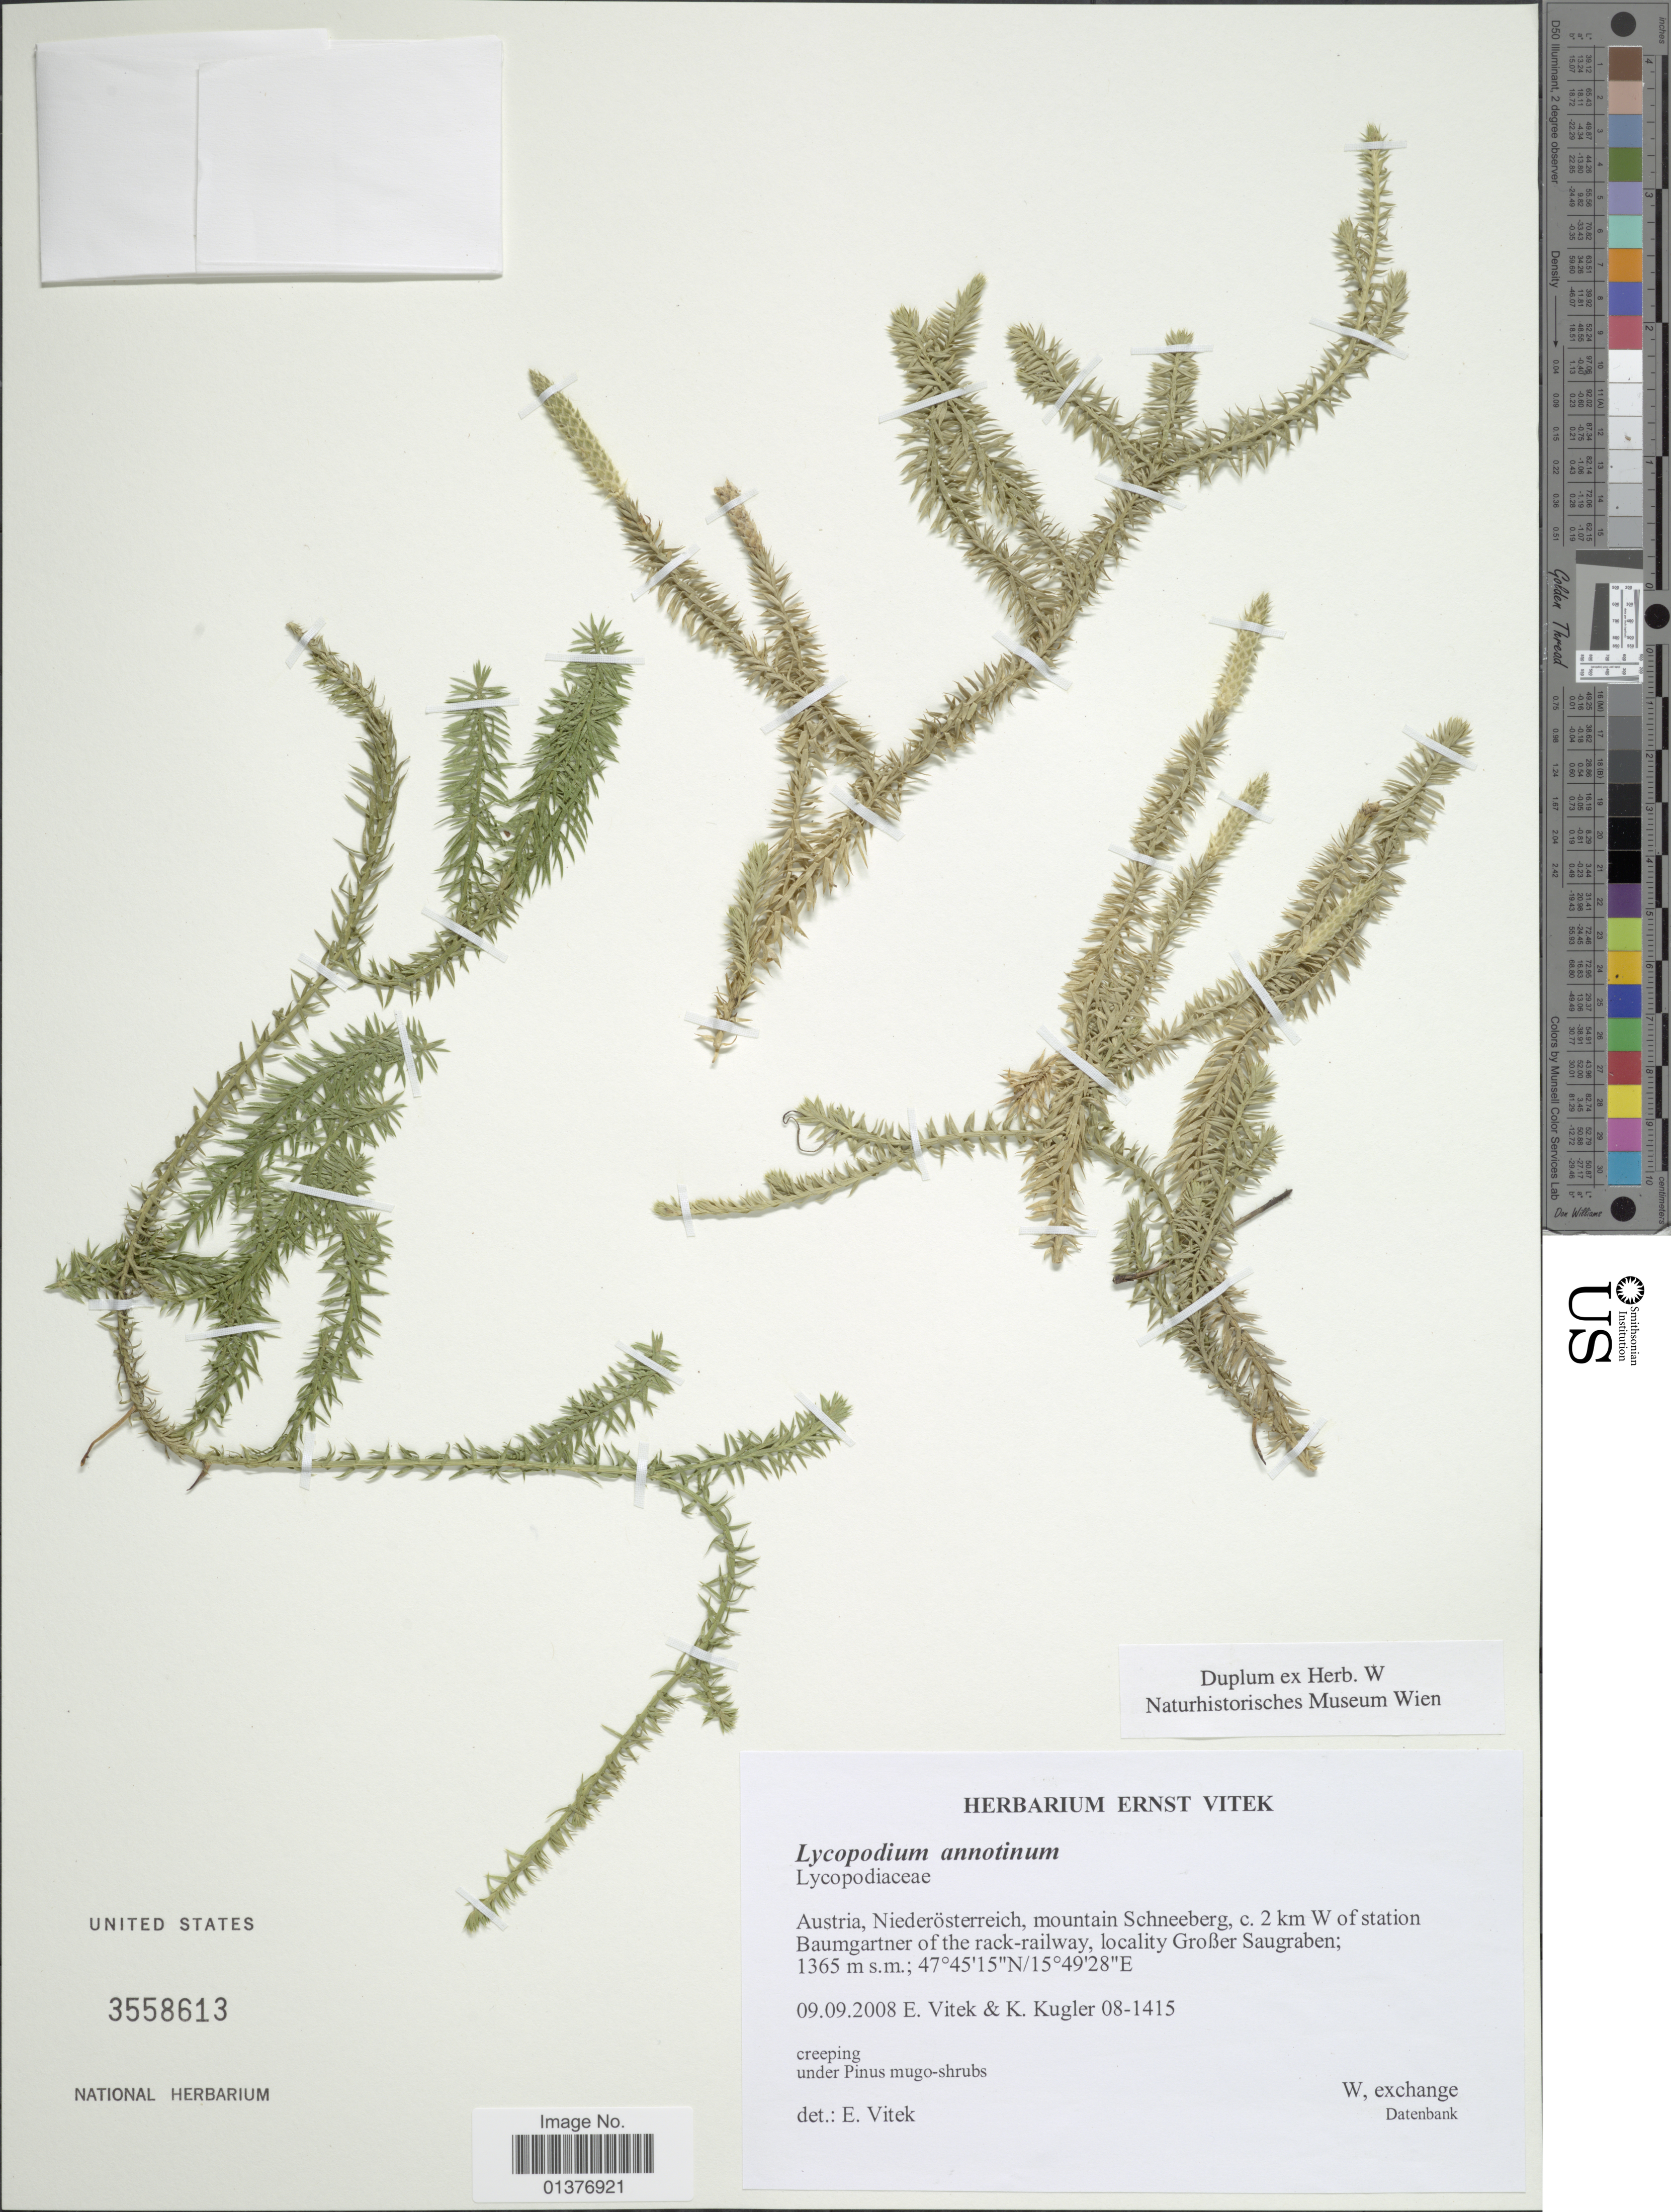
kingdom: Plantae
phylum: Tracheophyta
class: Lycopodiopsida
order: Lycopodiales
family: Lycopodiaceae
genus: Spinulum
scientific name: Spinulum annotinum subsp. annotinum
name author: (L.) A. Haines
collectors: E. Vitek & K. Kugler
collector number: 08-1415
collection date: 2008-09-09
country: Austria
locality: Mountain Schneeberg, c. 2km W of station Baumgartner of the rack-railway, locality Grober Saugraben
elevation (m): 1365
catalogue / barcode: US 3558613